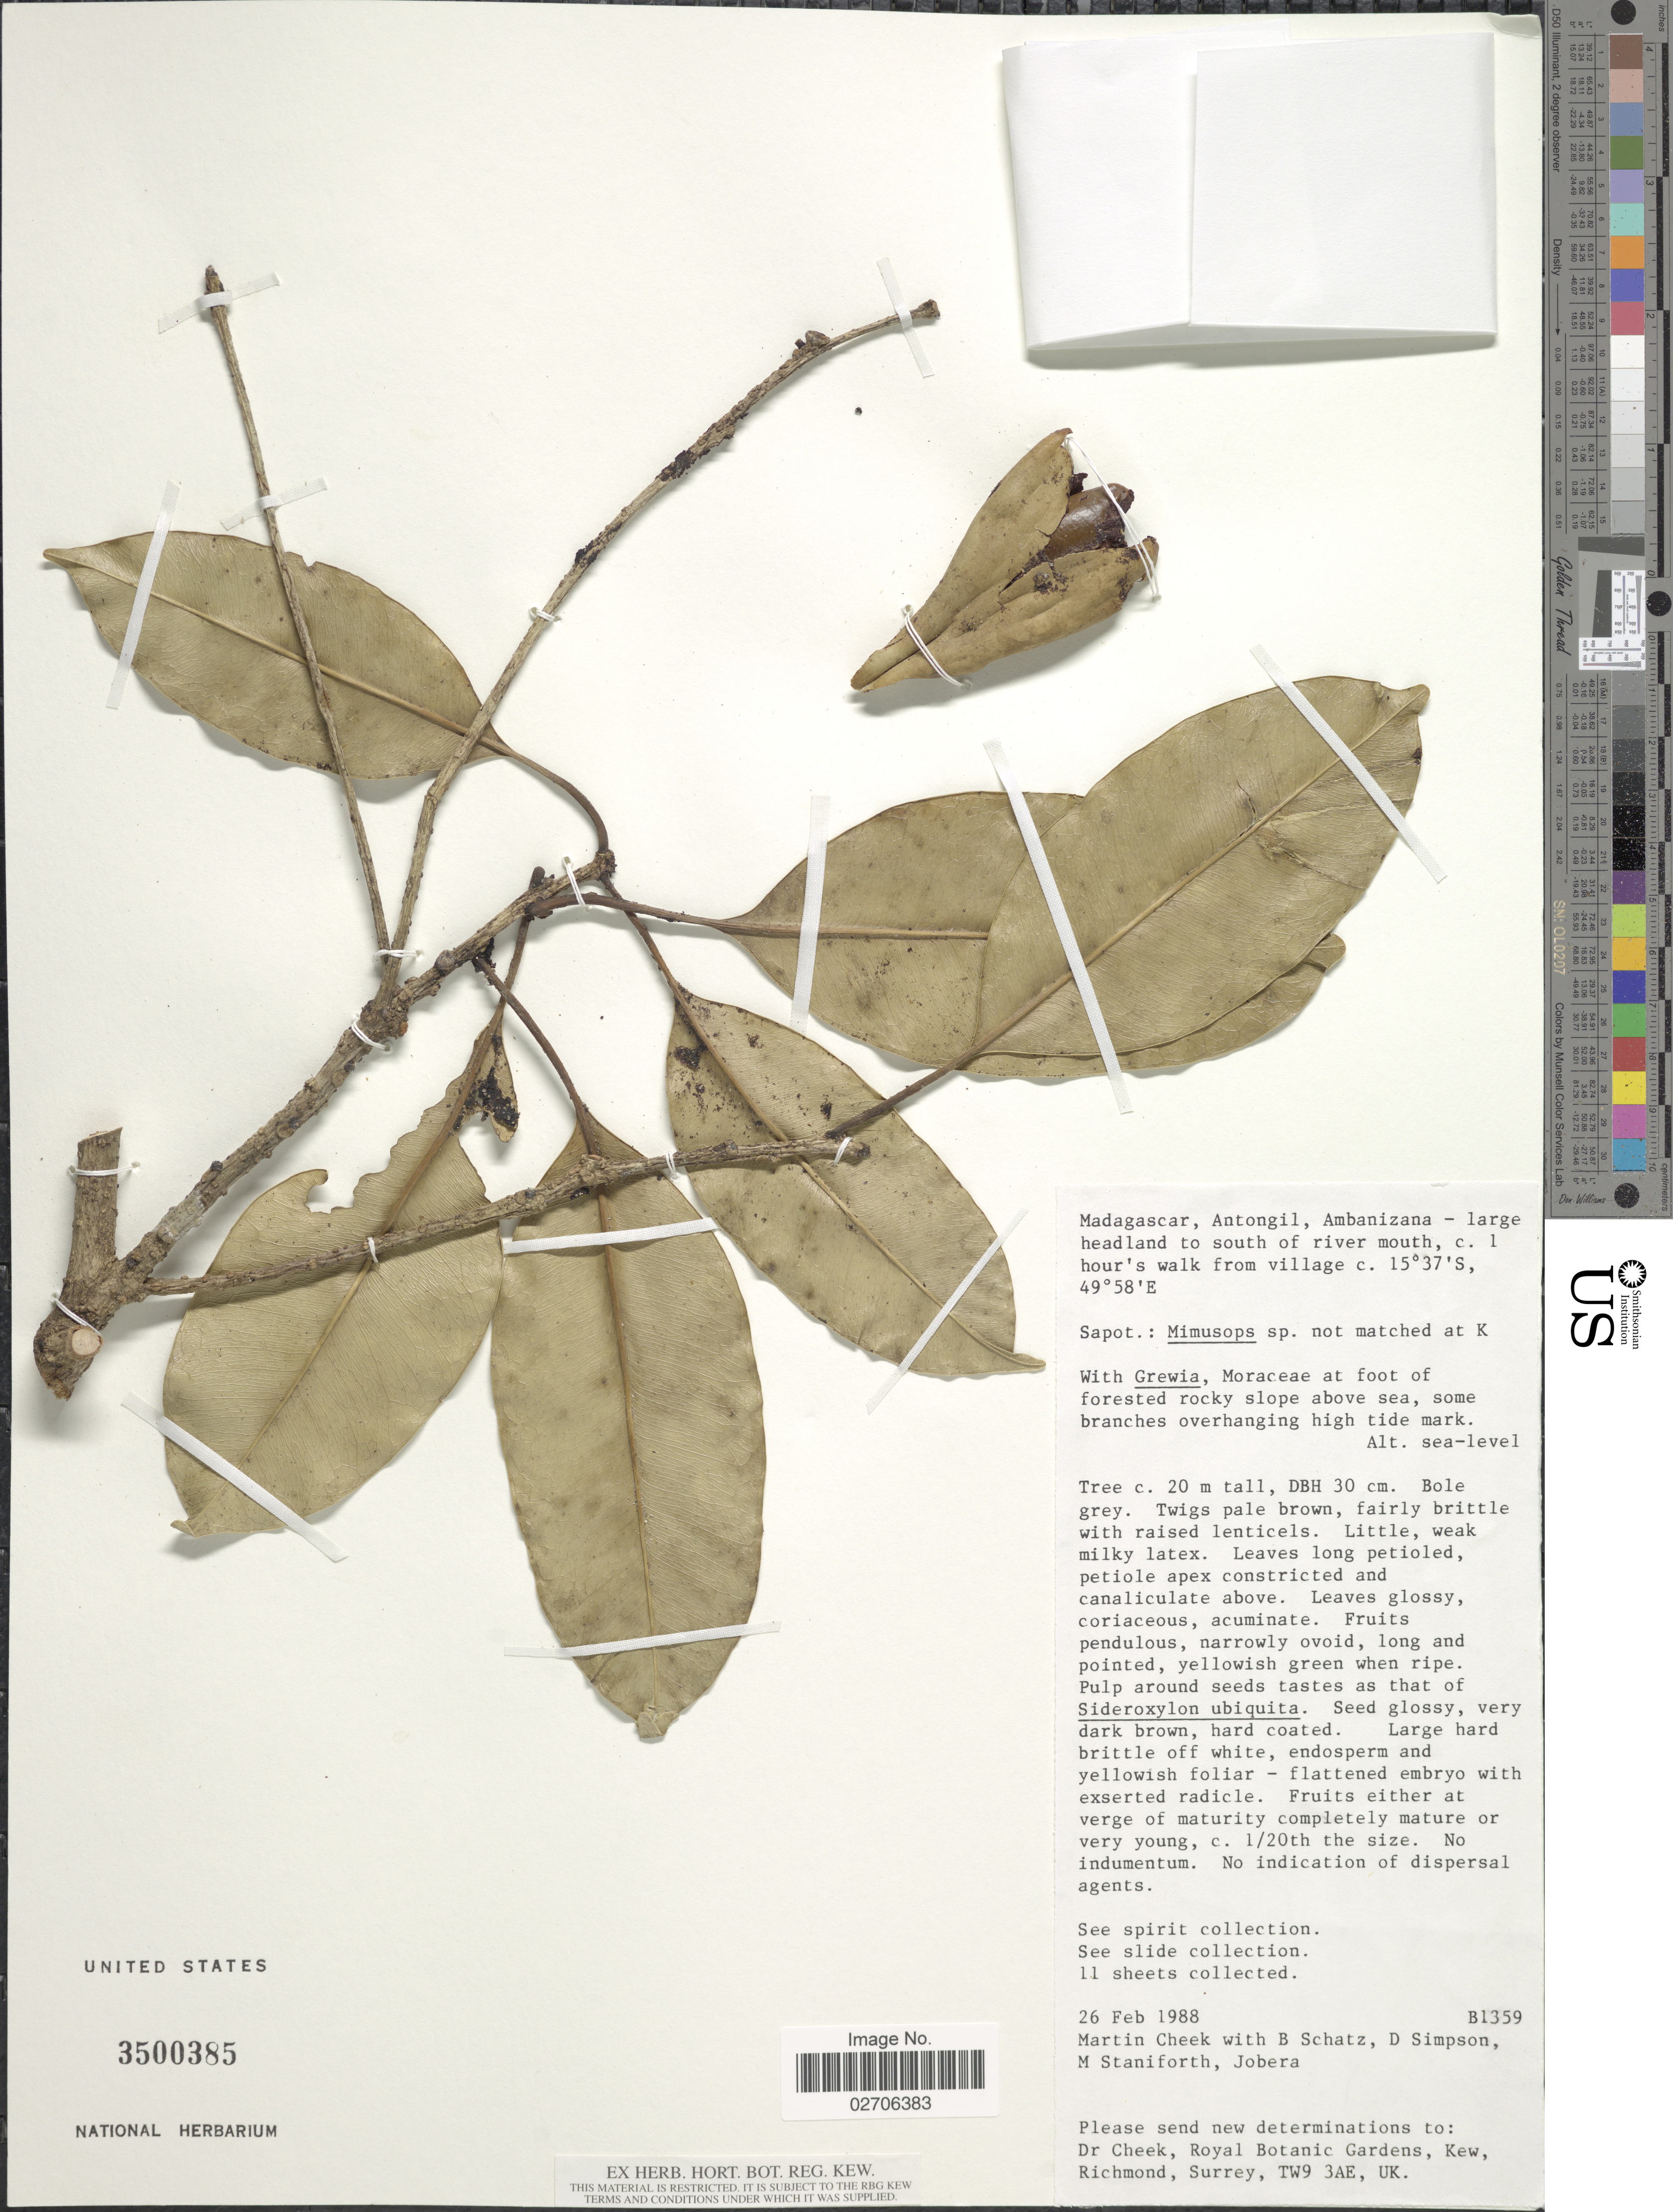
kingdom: Plantae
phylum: Tracheophyta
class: Magnoliopsida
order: Ericales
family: Sapotaceae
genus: Mimusops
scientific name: Mimusops sp.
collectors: M. Cheek, B. Schatz, D. Simpson, M. Staniforth & Jobera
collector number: B1359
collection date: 1988-02-26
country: Madagascar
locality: Madagascar, Antongil, Ambanizana - large headland to south of river mouth, 1 hour's walk from village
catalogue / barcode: US 3500385